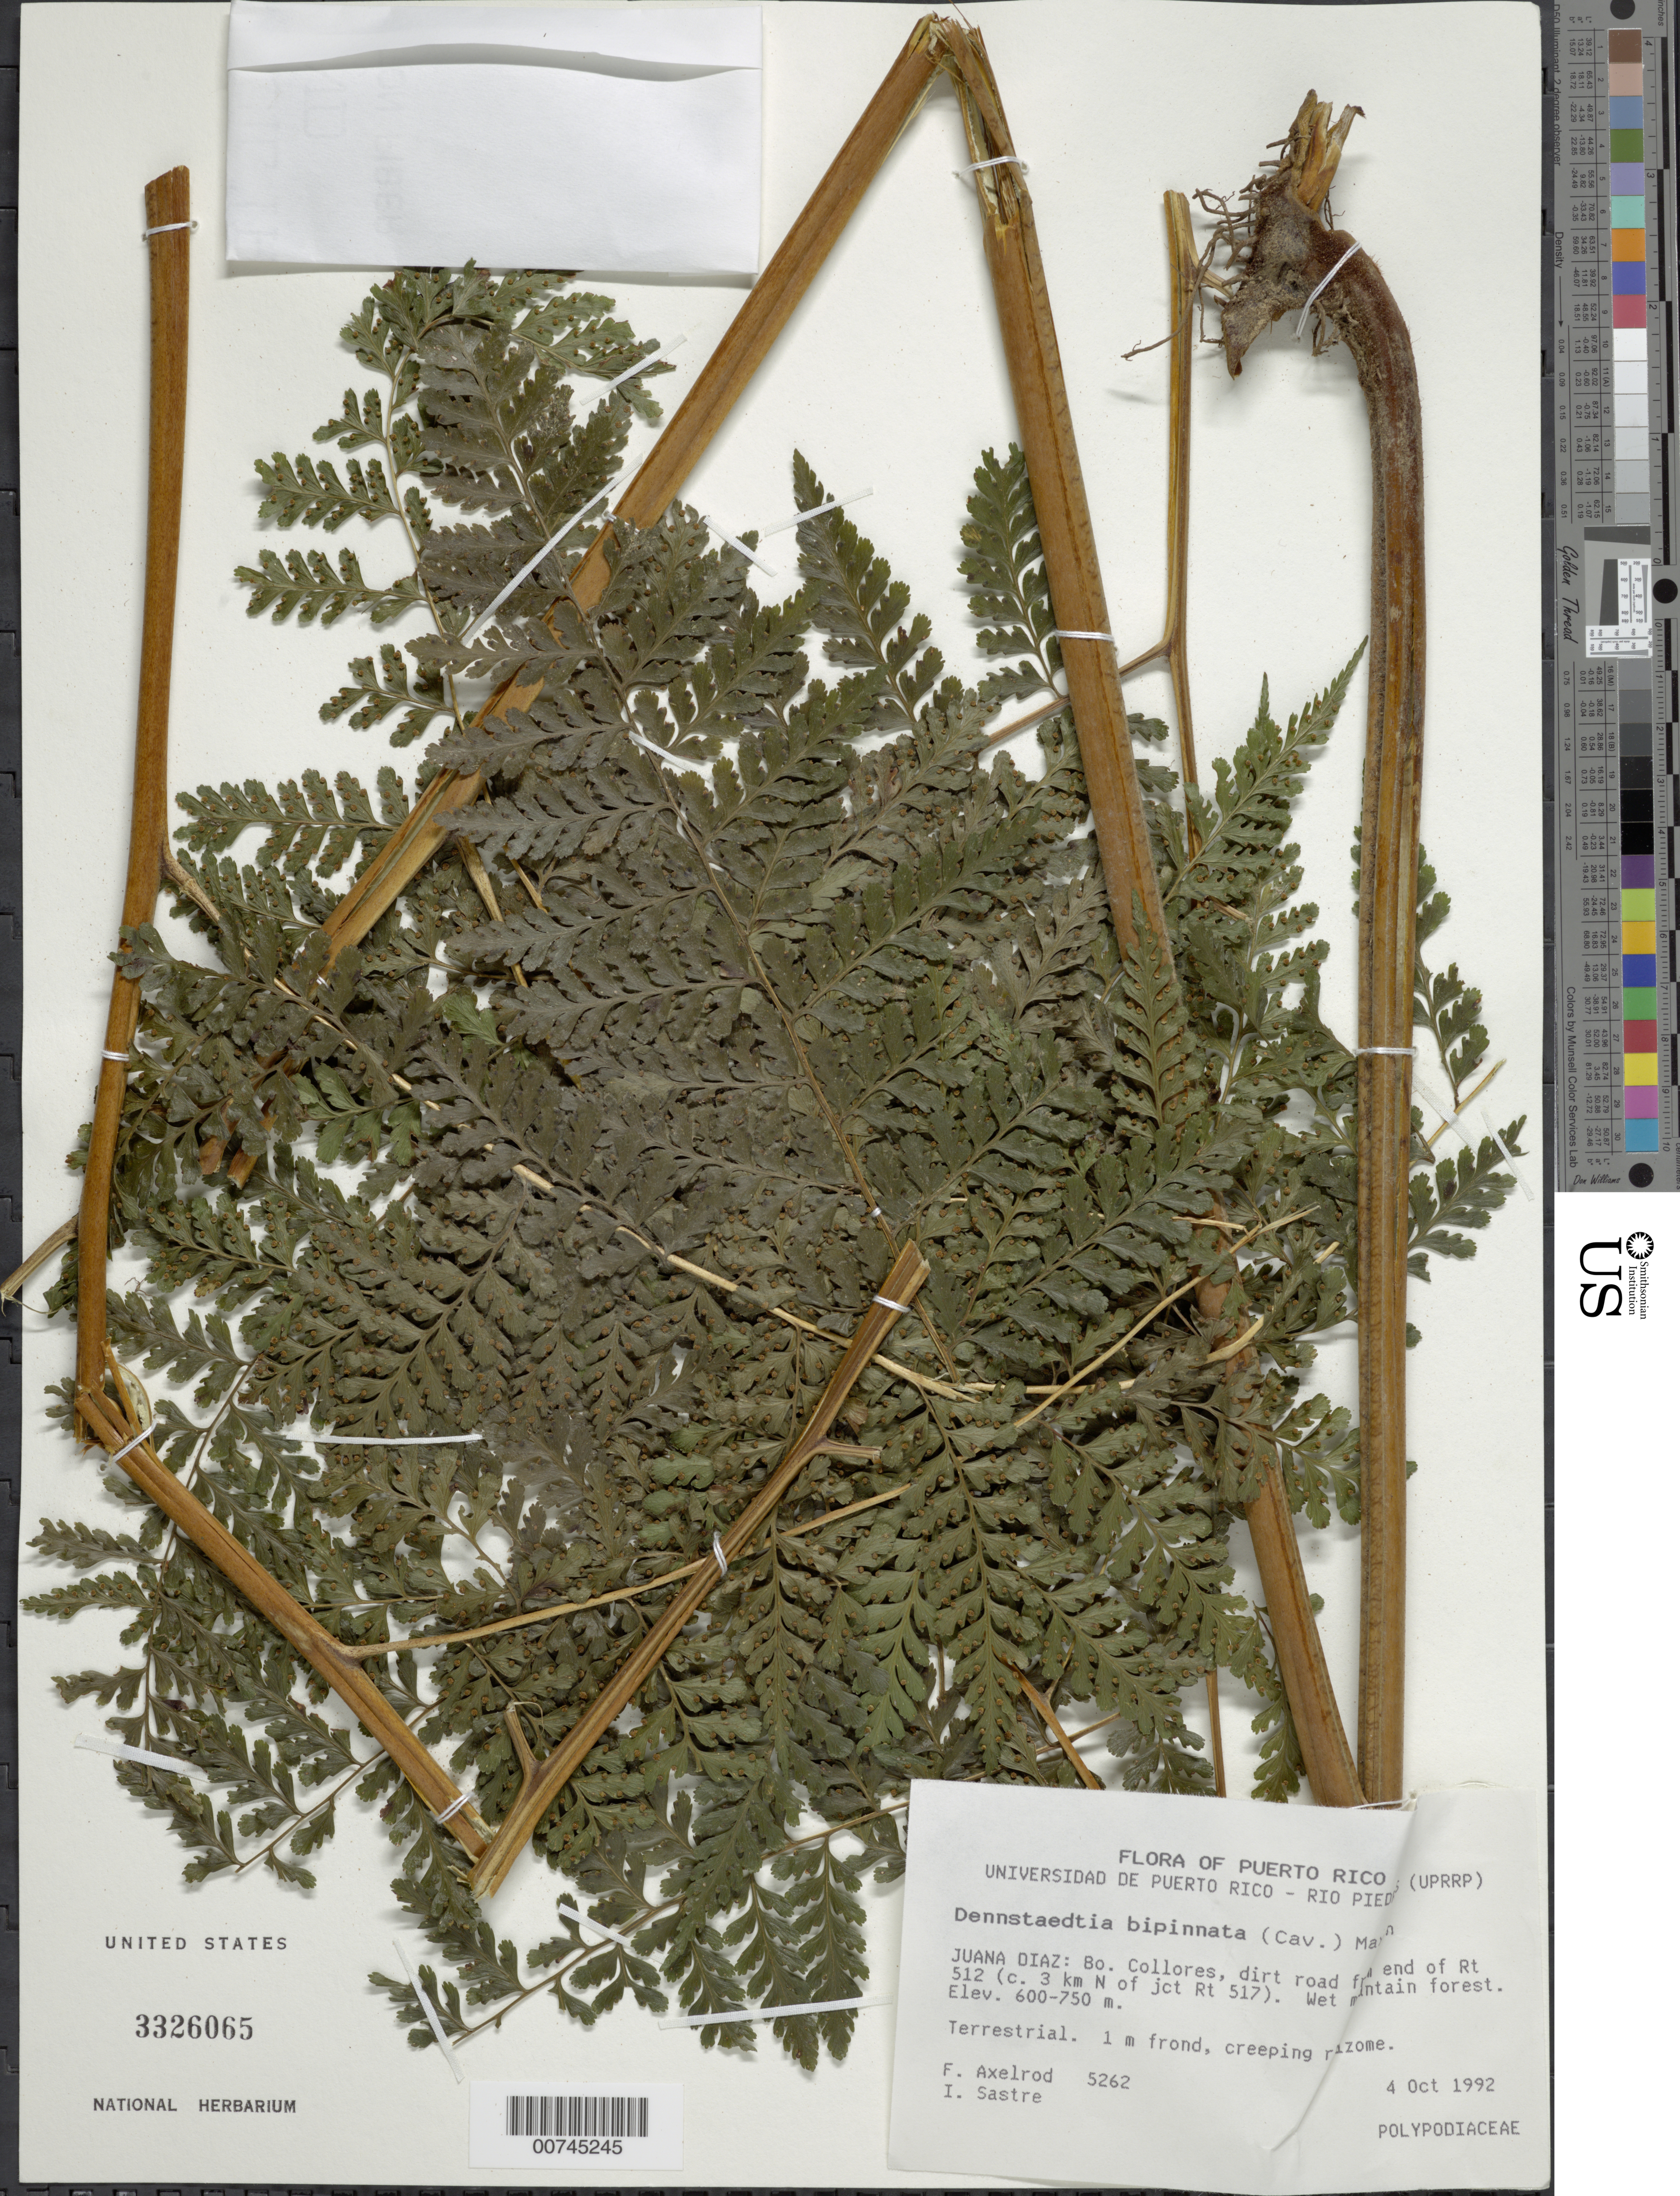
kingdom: Plantae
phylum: Tracheophyta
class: Polypodiopsida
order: Polypodiales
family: Dennstaedtiaceae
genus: Dennstaedtia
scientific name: Dennstaedtia bipinnata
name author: (Cav.) Maxon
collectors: F. S. Axelrod & I. Sastre-de Jesús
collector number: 5262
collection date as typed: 04 Oct 1992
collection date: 1992-10-04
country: Puerto Rico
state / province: Juana Díaz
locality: Juana Díaz: Barrio Collores, dirt road from end of Rt 512 (c 3 km N of jct Rt 517). Wet mountain forest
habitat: Terrestrial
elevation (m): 600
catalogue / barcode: US 3326065